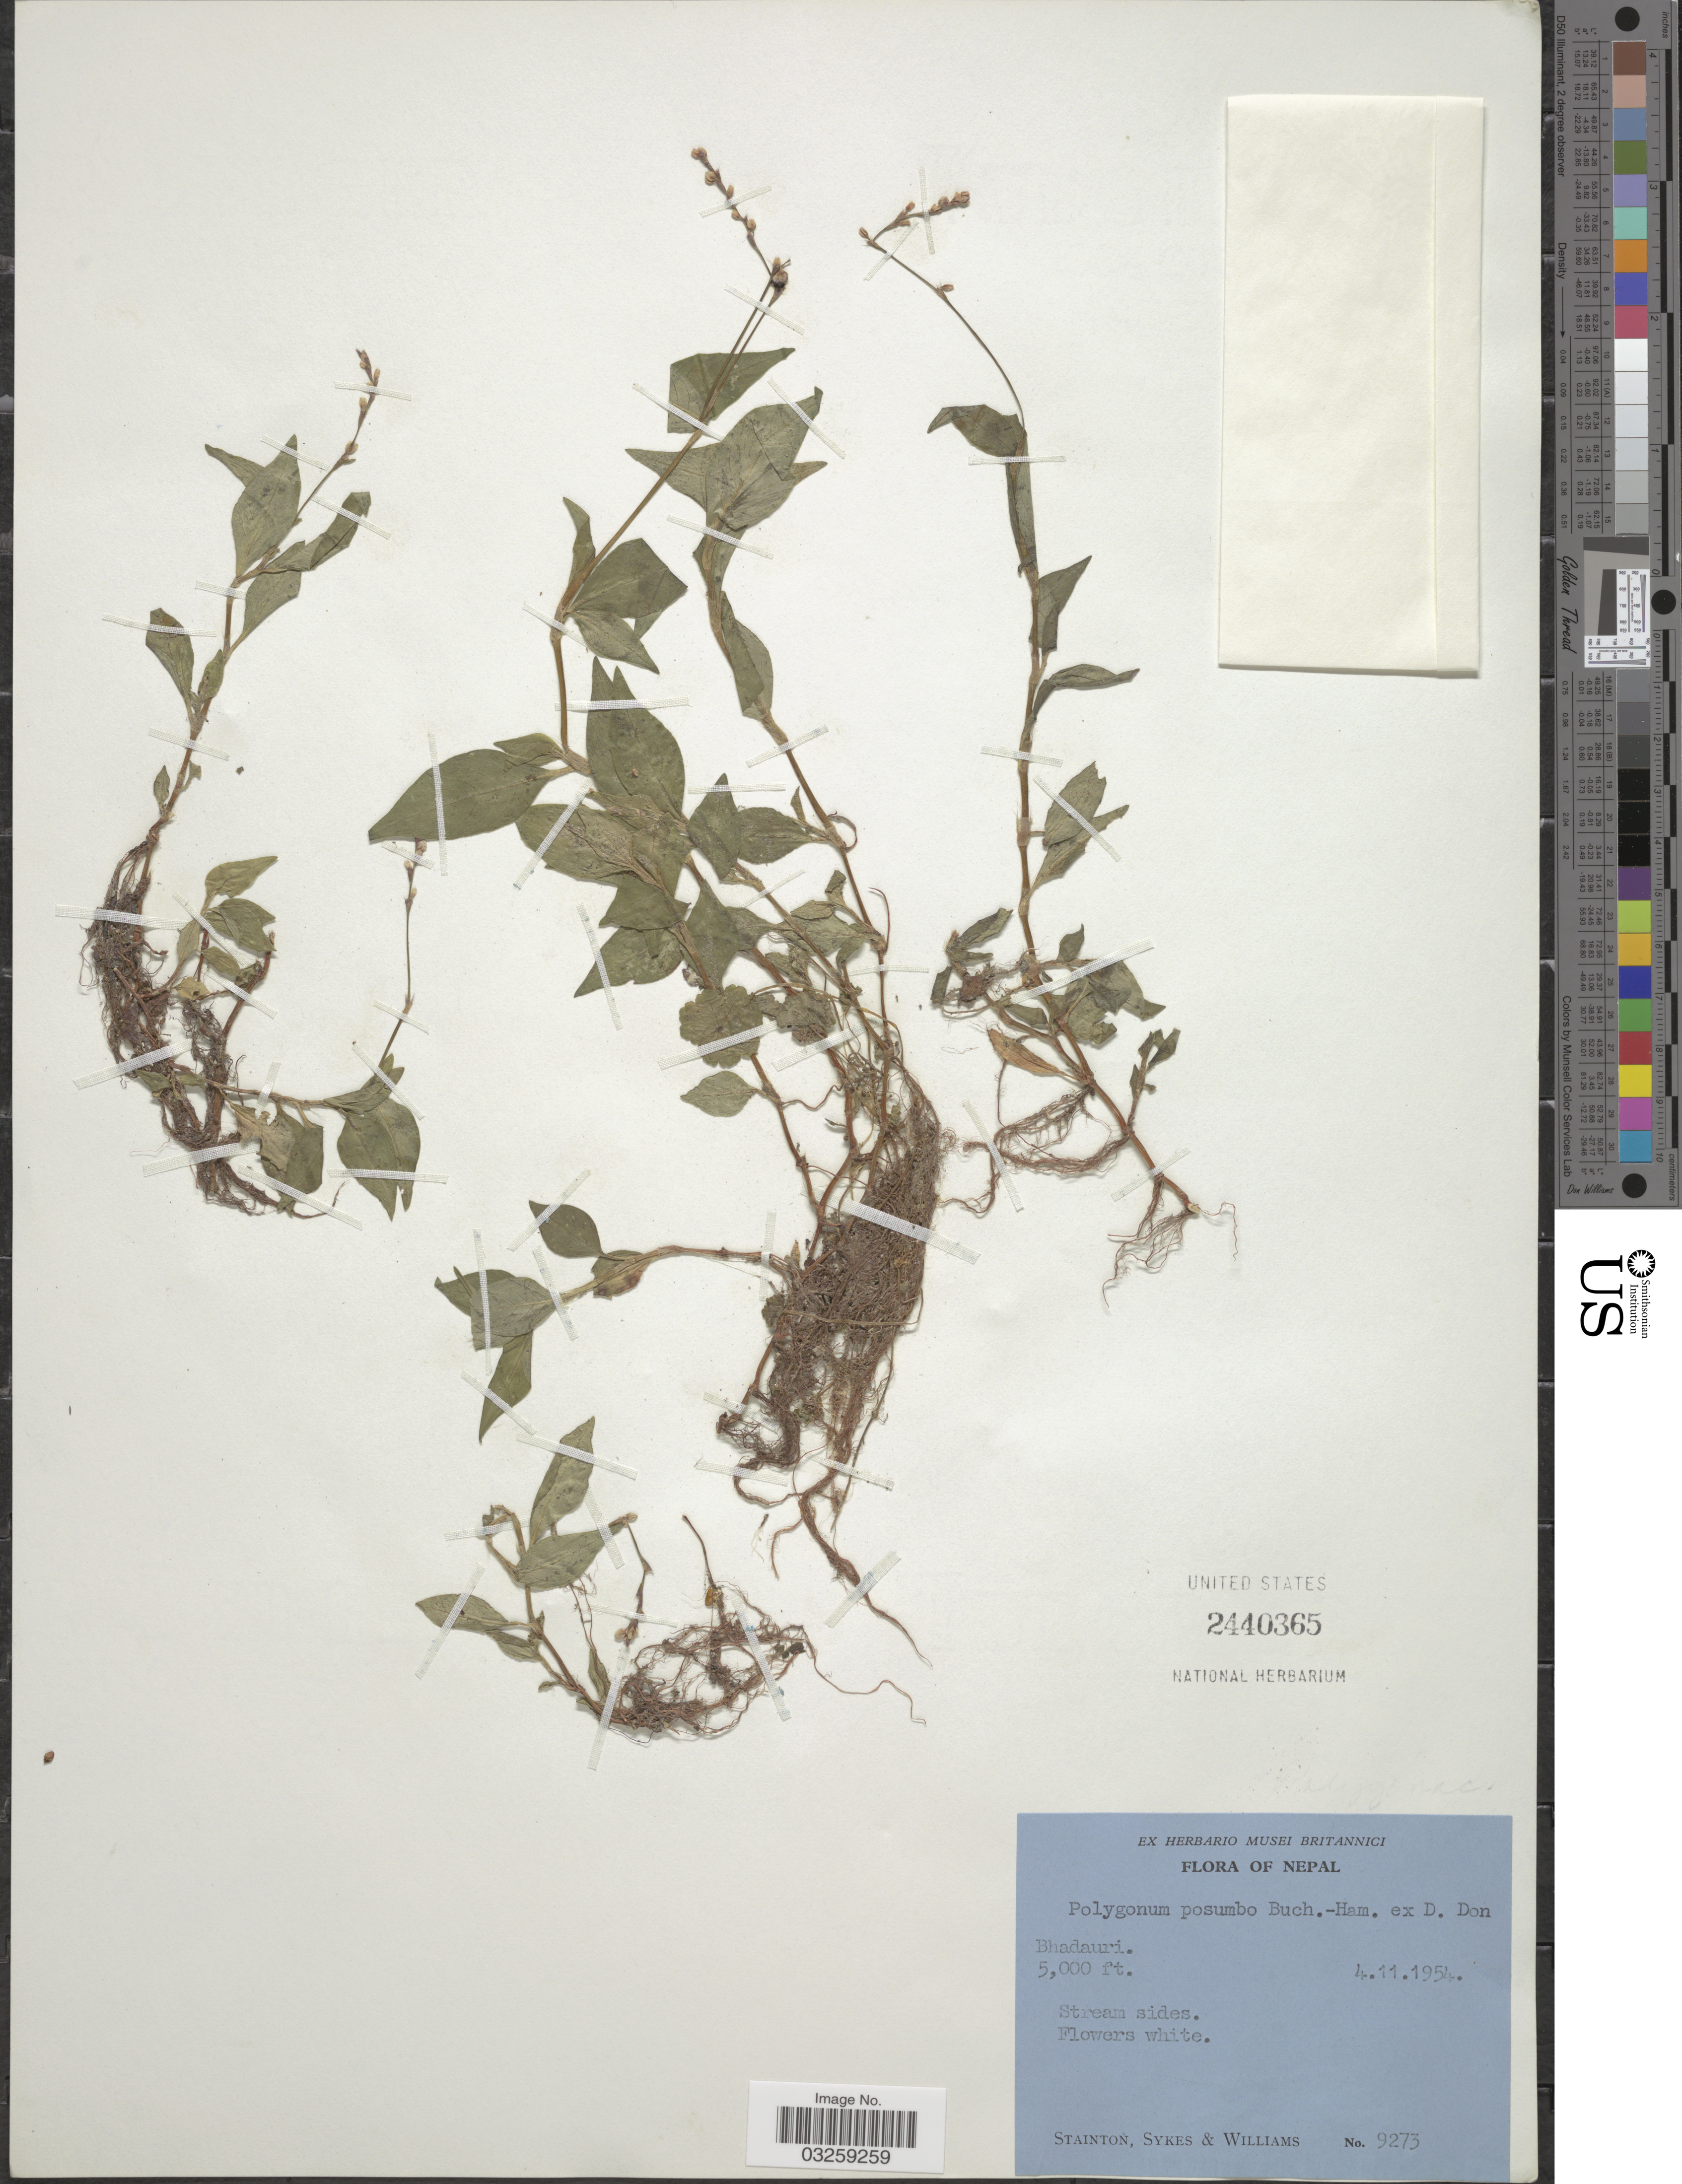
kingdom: Plantae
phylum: Tracheophyta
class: Magnoliopsida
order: Caryophyllales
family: Polygonaceae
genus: Polygonum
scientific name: Polygonum posumbu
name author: Buch.-Ham. ex D. Don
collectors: -. Stainton, Sykes, -- & -- Williams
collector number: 9273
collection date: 1954-11-04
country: Nepal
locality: Bhadauri.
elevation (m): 1524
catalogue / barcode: US 2440365